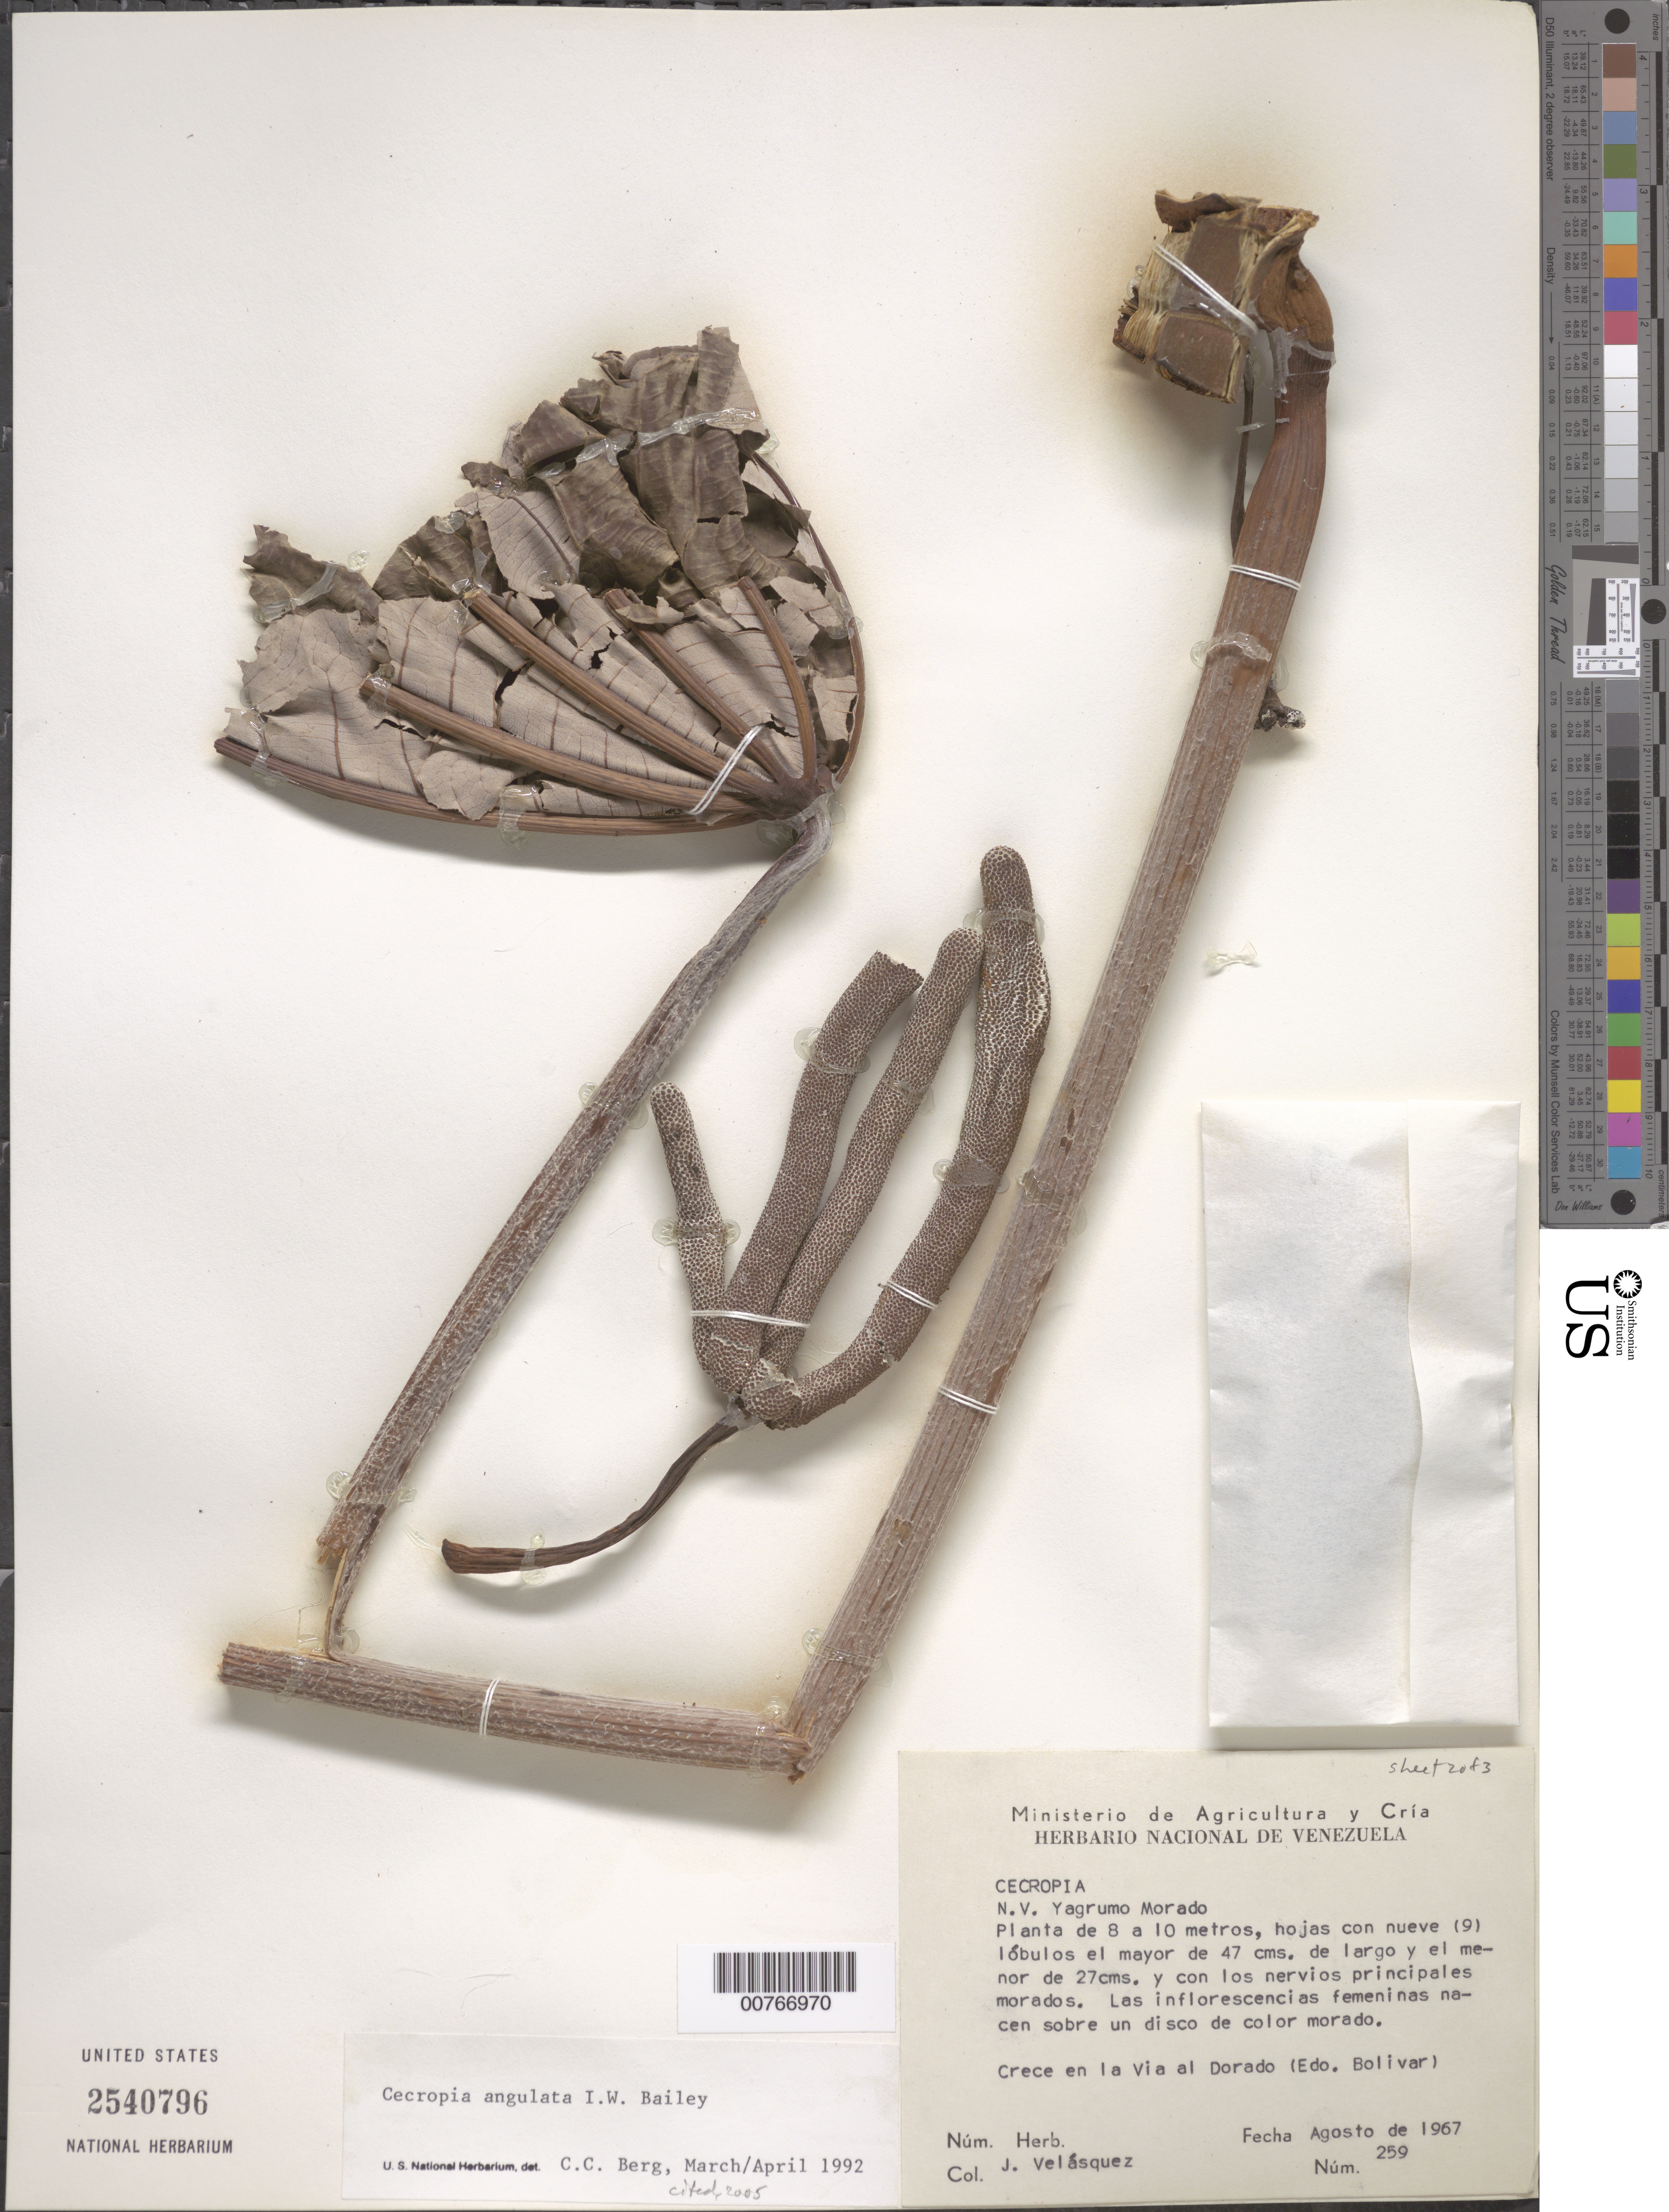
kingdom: Plantae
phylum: Tracheophyta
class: Magnoliopsida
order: Rosales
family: Urticaceae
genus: Cecropia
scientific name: Cecropia angulata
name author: I.W. Bailey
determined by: Berg, C. C.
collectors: J. Velasquez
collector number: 259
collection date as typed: Aug-67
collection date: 1967-08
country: Venezuela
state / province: Bolívar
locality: Carretera a el Dorado, km. 88 hacia Brazil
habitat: Crece en la via al Dorado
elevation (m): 100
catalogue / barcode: US 2540796